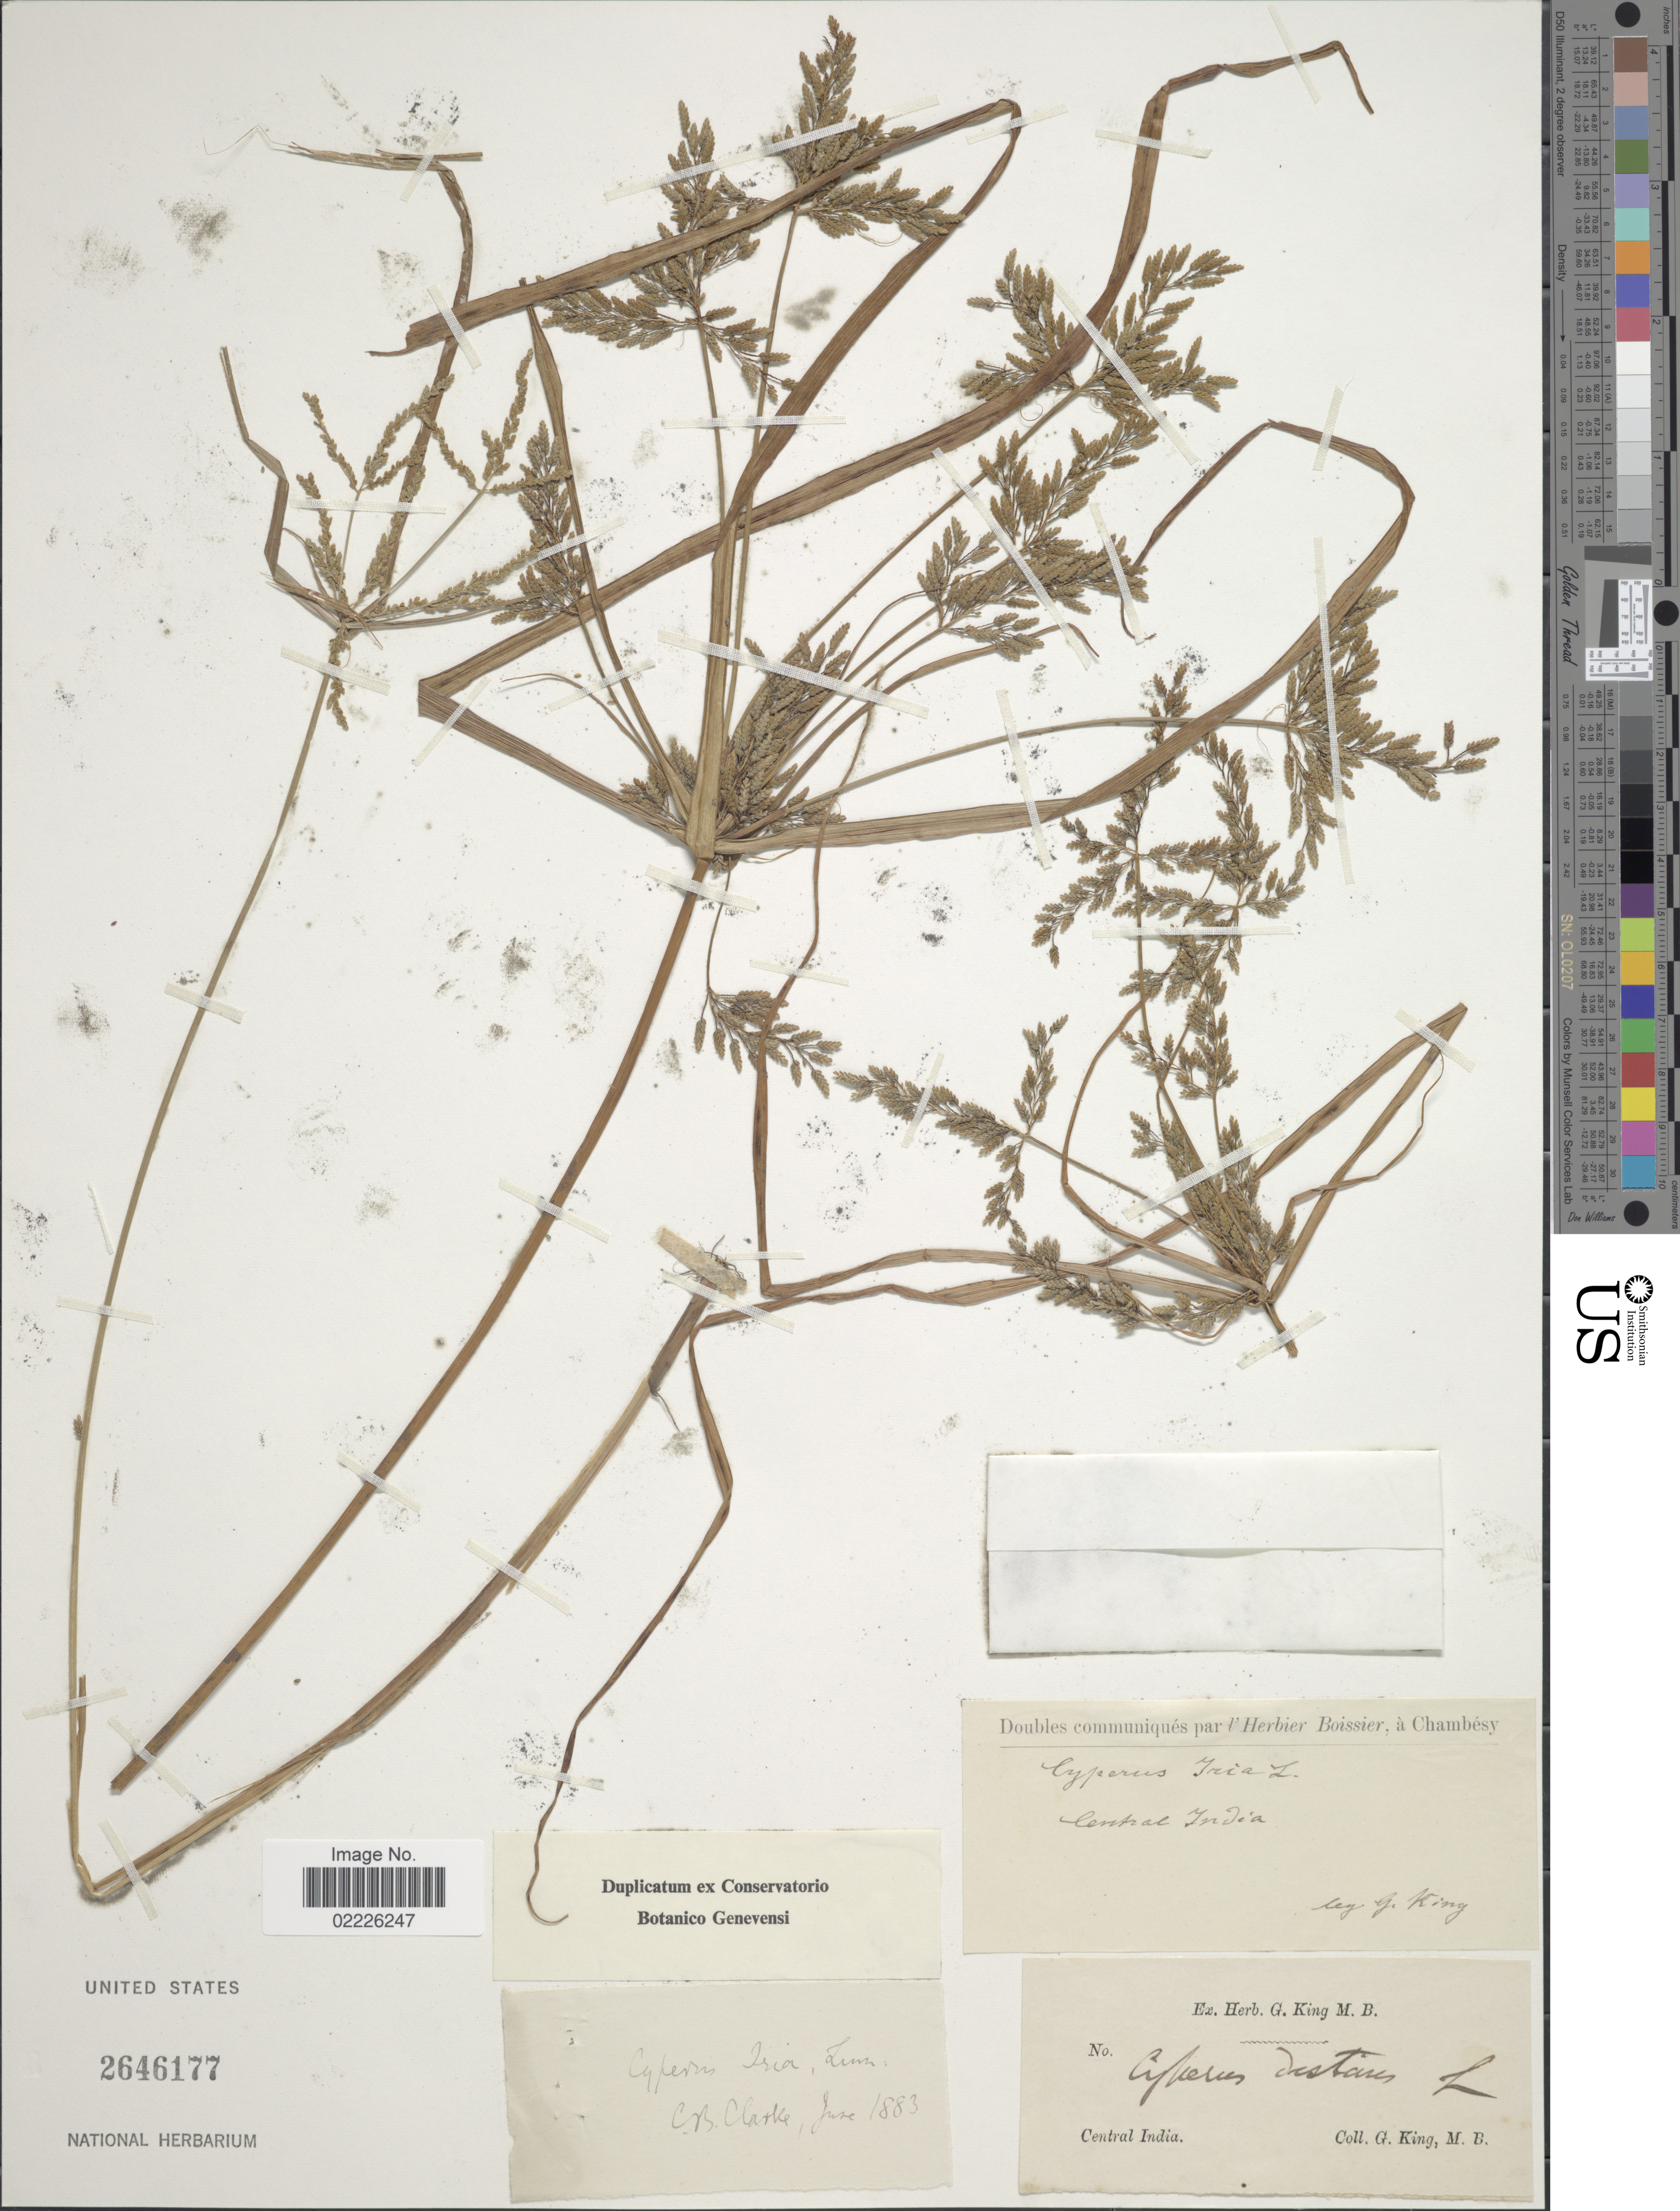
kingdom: Plantae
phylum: Tracheophyta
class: Liliopsida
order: Poales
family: Cyperaceae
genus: Cyperus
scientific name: Cyperus iria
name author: L.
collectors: G. King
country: India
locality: Central India.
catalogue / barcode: US 2646177